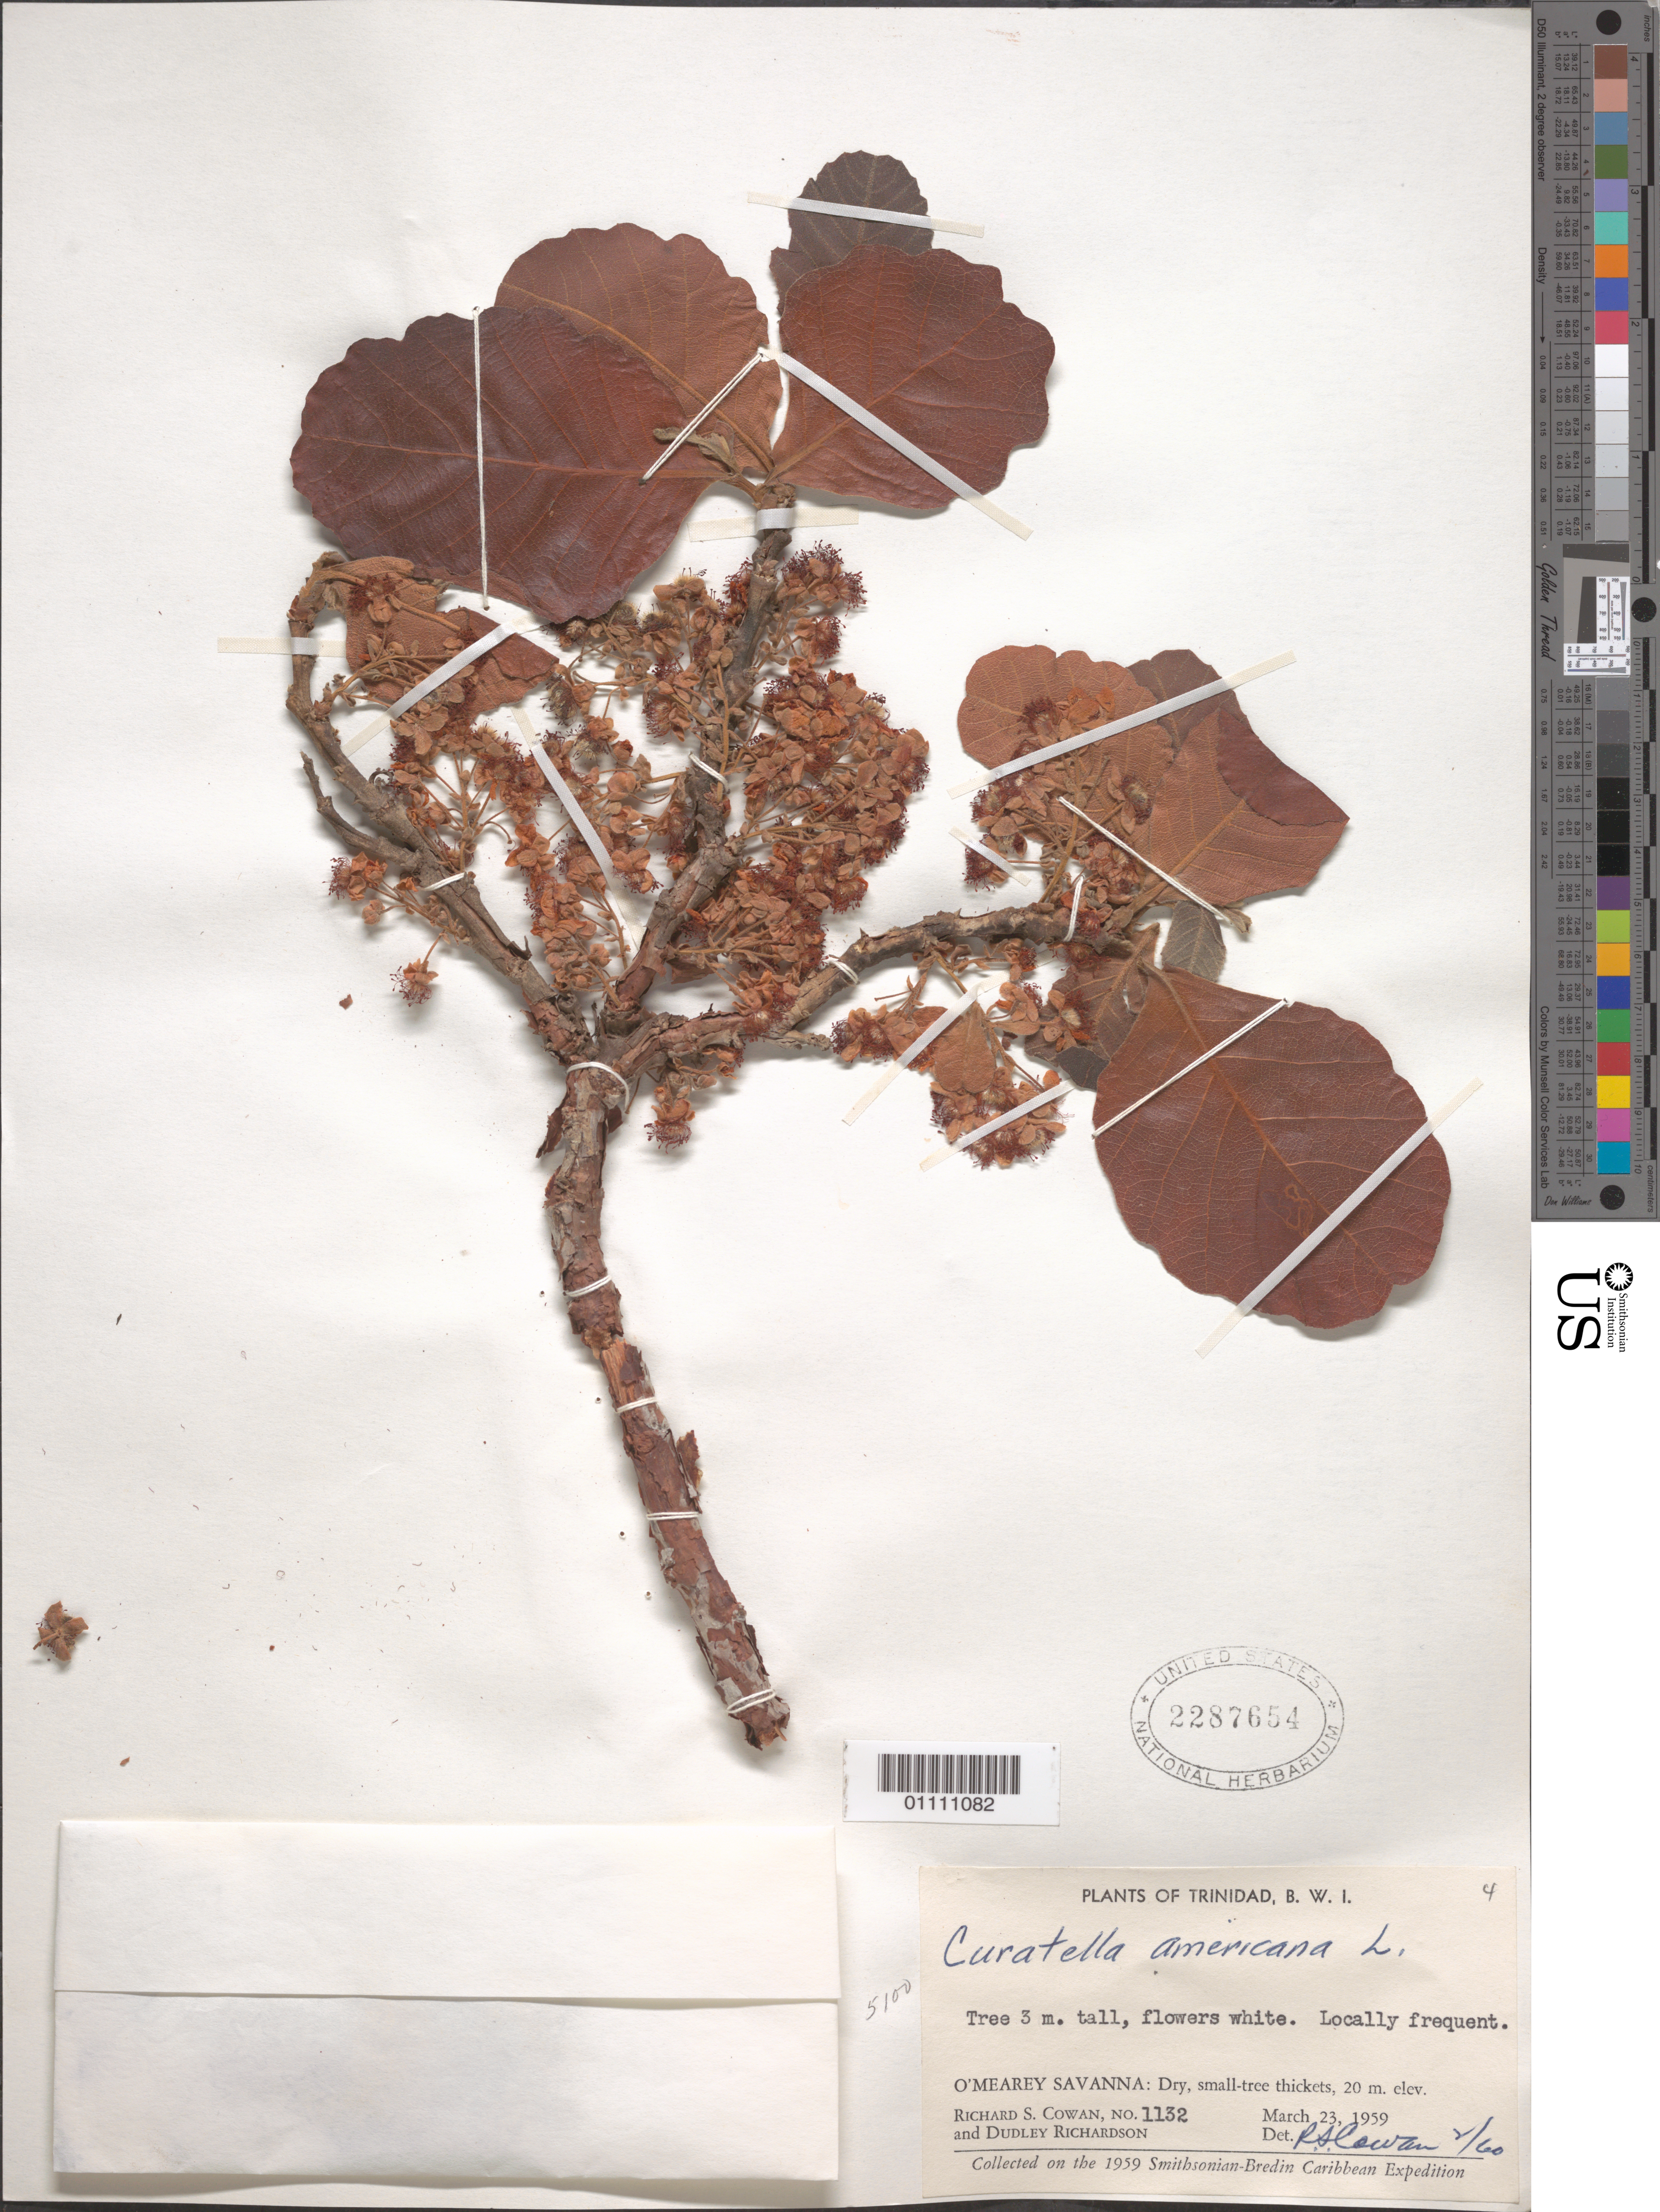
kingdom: Plantae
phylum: Tracheophyta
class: Magnoliopsida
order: Dilleniales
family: Dilleniaceae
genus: Curatella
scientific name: Curatella americana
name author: L.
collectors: R. S. Cowan & D. Richardson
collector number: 1132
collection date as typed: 23 Mar 1959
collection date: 1959-03-23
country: Trinidad and Tobago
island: Trinidad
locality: O'Mearey Savanna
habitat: Dry, small-tree thickets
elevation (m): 20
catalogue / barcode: US 2287654